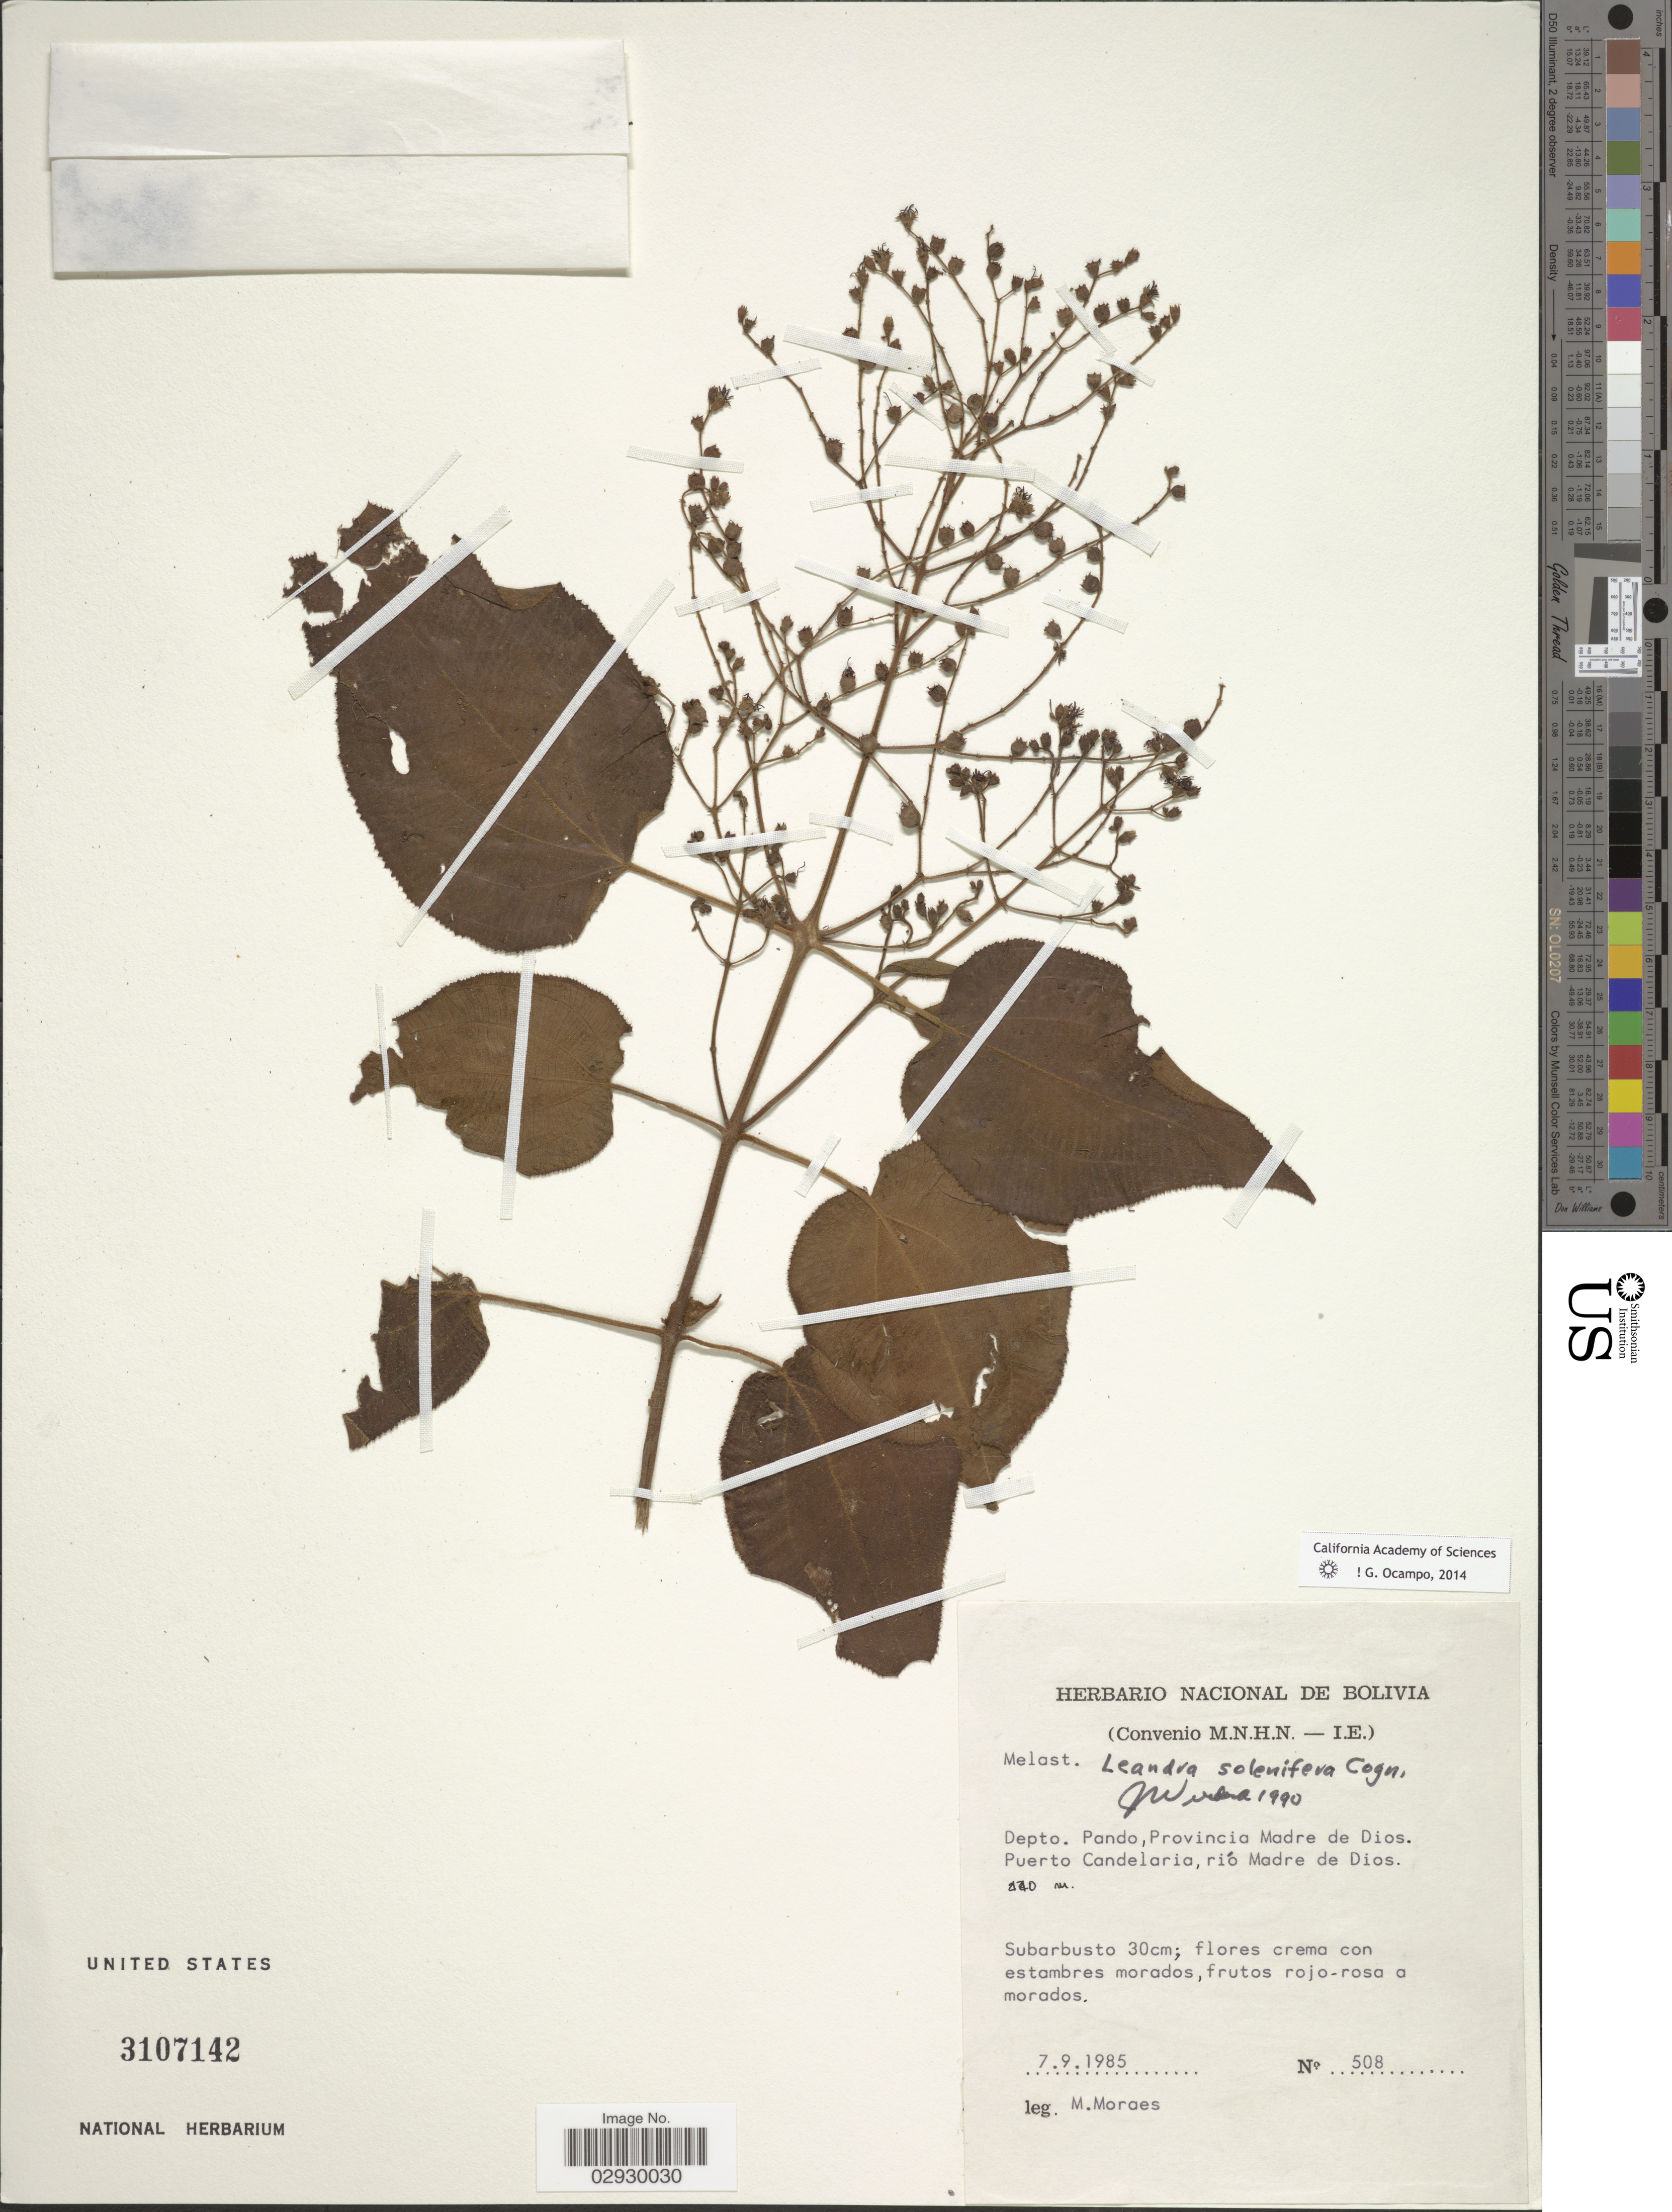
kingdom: Plantae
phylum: Tracheophyta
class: Magnoliopsida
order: Myrtales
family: Melastomataceae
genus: Leandra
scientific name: Leandra solenifera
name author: Cogn.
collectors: M. Moraes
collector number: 508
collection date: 1985-09-07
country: Bolivia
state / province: Pando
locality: Depto. Pando, Provincia Madre de Dios. Puerto Candelaria, río Madre de Dios.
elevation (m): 220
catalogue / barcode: US 3107142